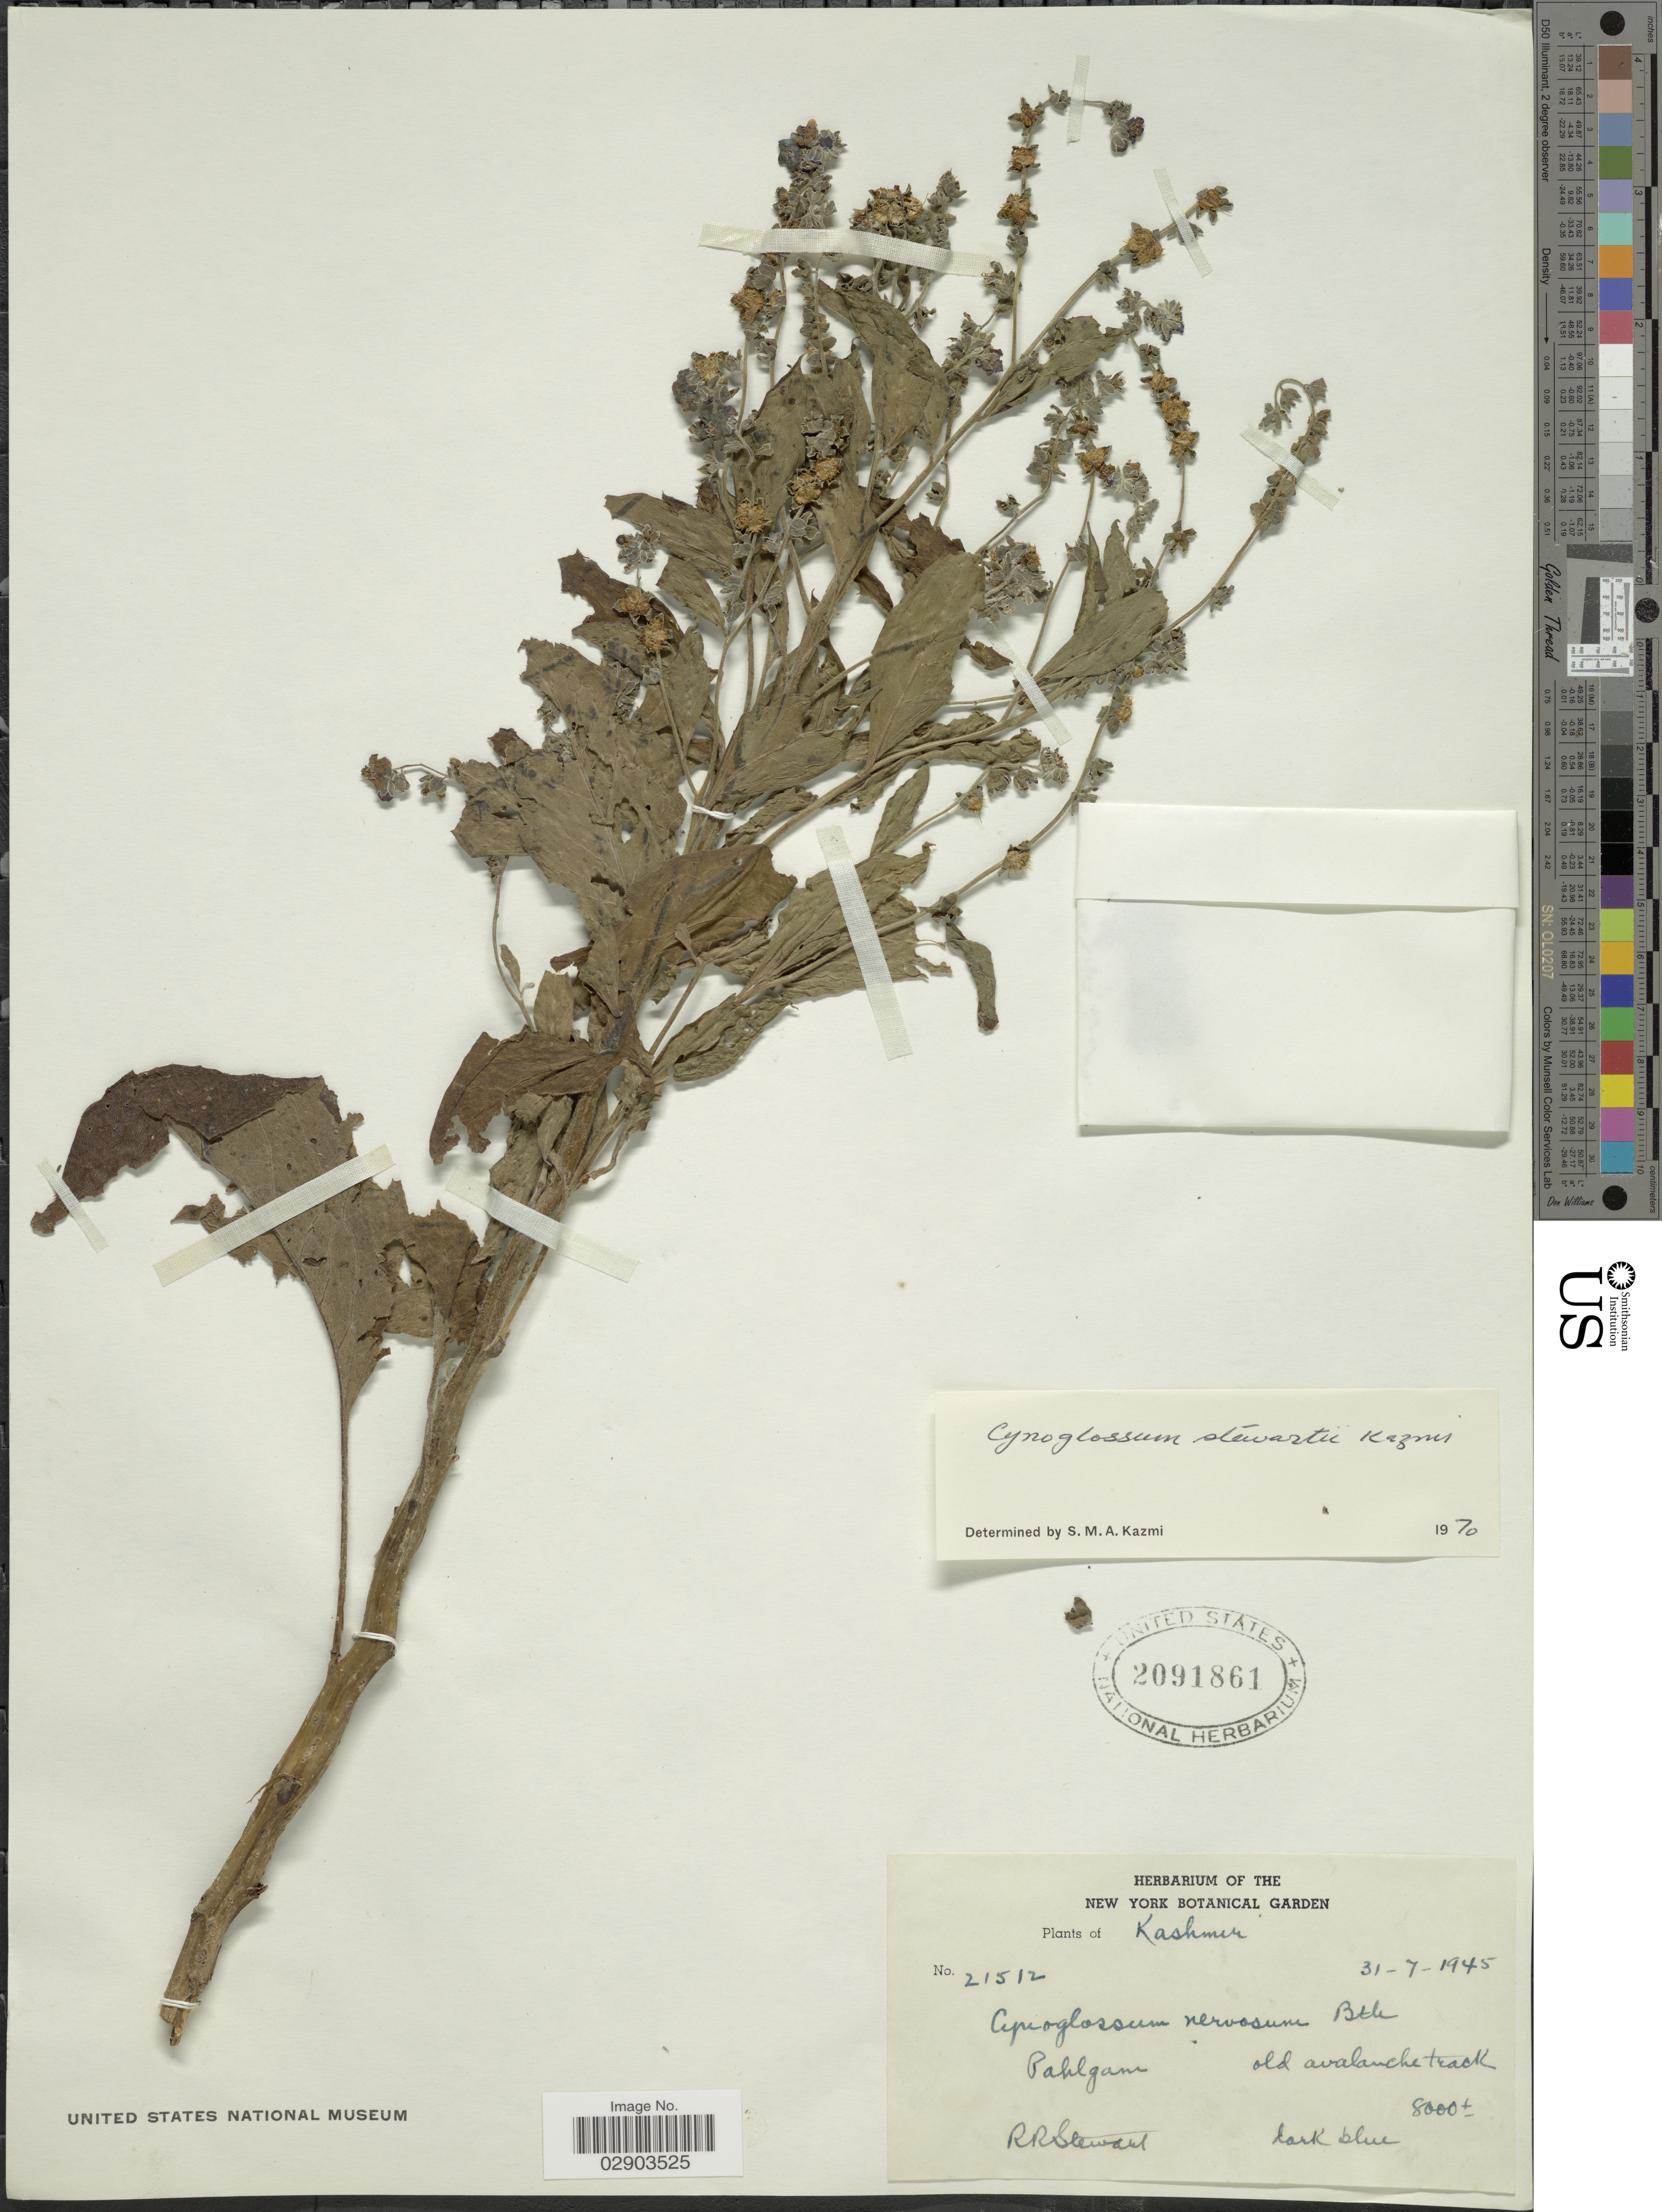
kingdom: Plantae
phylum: Tracheophyta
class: Magnoliopsida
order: Boraginales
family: Boraginaceae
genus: Cynoglossum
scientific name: Cynoglossum stewartii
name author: Kazmi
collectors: R. Stewart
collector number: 21512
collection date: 1945-07-31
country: India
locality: Pahlgam, old avalanche track.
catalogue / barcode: US 2091861